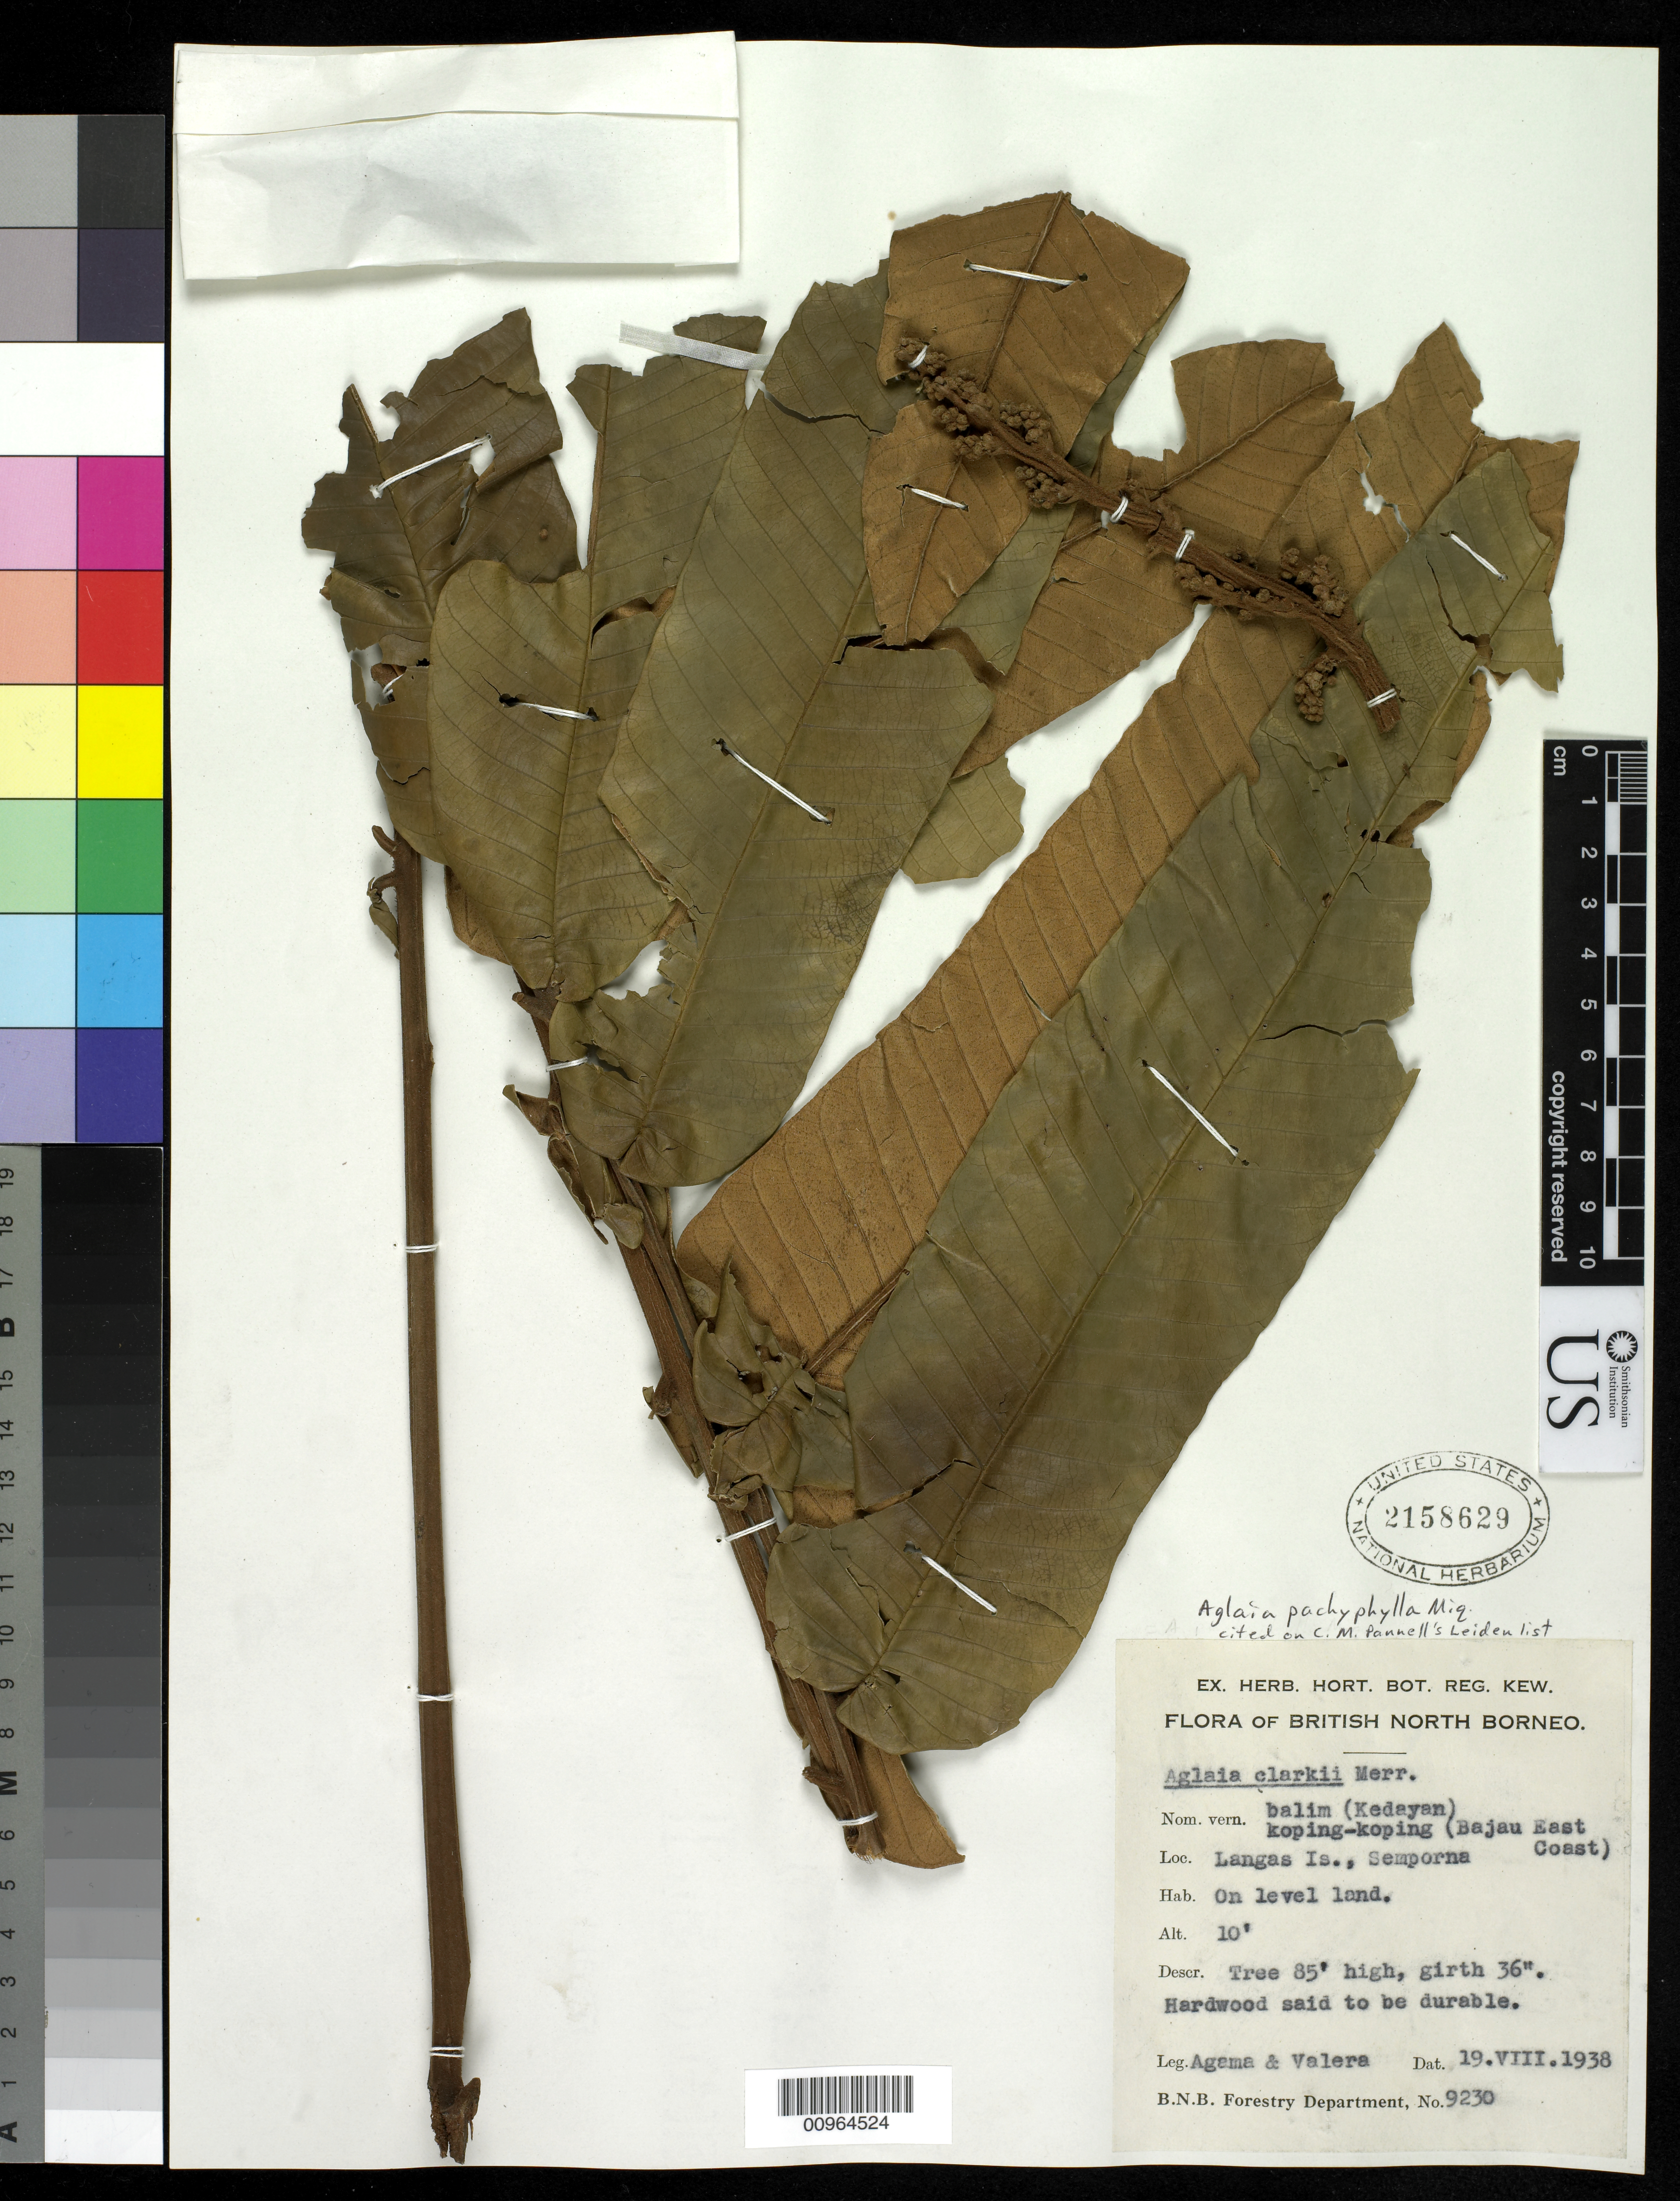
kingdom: Plantae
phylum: Tracheophyta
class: Magnoliopsida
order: Sapindales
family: Meliaceae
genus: Aglaia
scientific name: Aglaia pachyphylla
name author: Miq.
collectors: J. Agama & A. Valera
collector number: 9230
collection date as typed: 19 Oct 1938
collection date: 1938-10-19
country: Malaysia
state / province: Sabah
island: Borneo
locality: Langas Is., Semporna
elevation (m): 3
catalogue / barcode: US 2158629